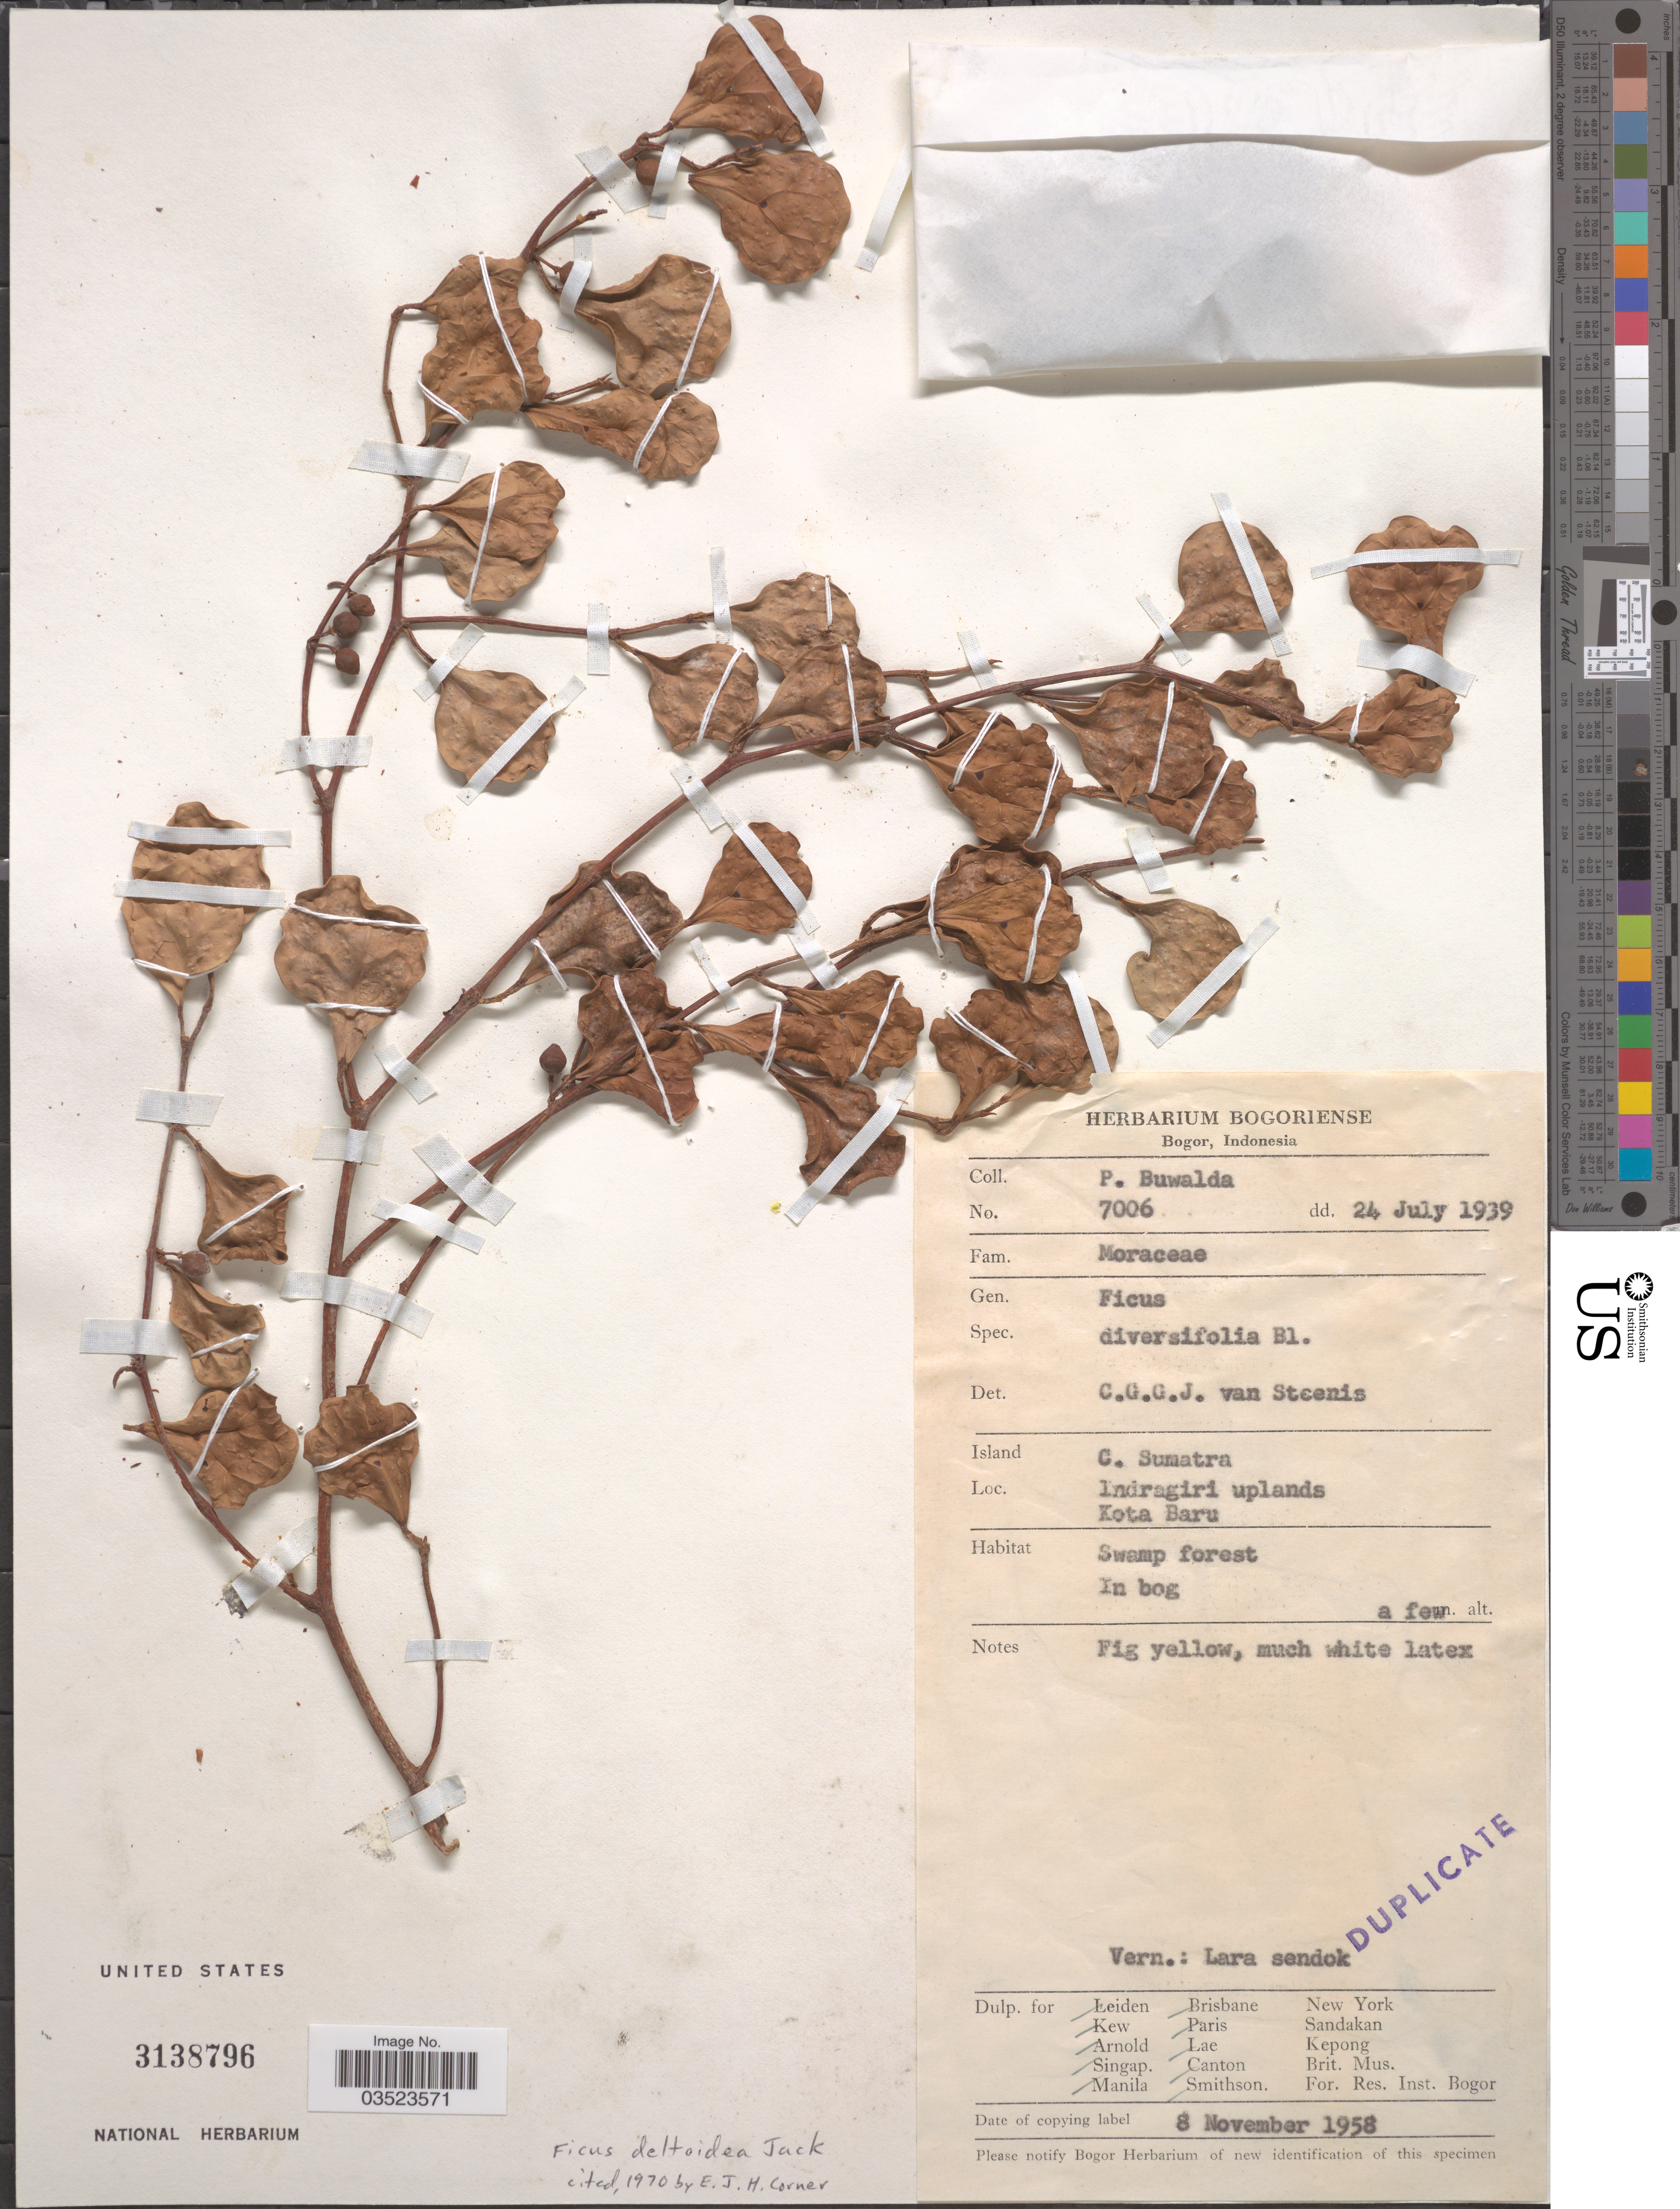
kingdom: Plantae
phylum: Tracheophyta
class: Magnoliopsida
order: Rosales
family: Moraceae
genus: Ficus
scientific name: Ficus deltoidea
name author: Jack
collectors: P. Buwalda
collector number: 7006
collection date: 1939-07-24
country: Indonesia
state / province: Sumatra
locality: Island C. Sumatra. Indragiri uplands Kota Baru.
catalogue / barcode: US 3138796